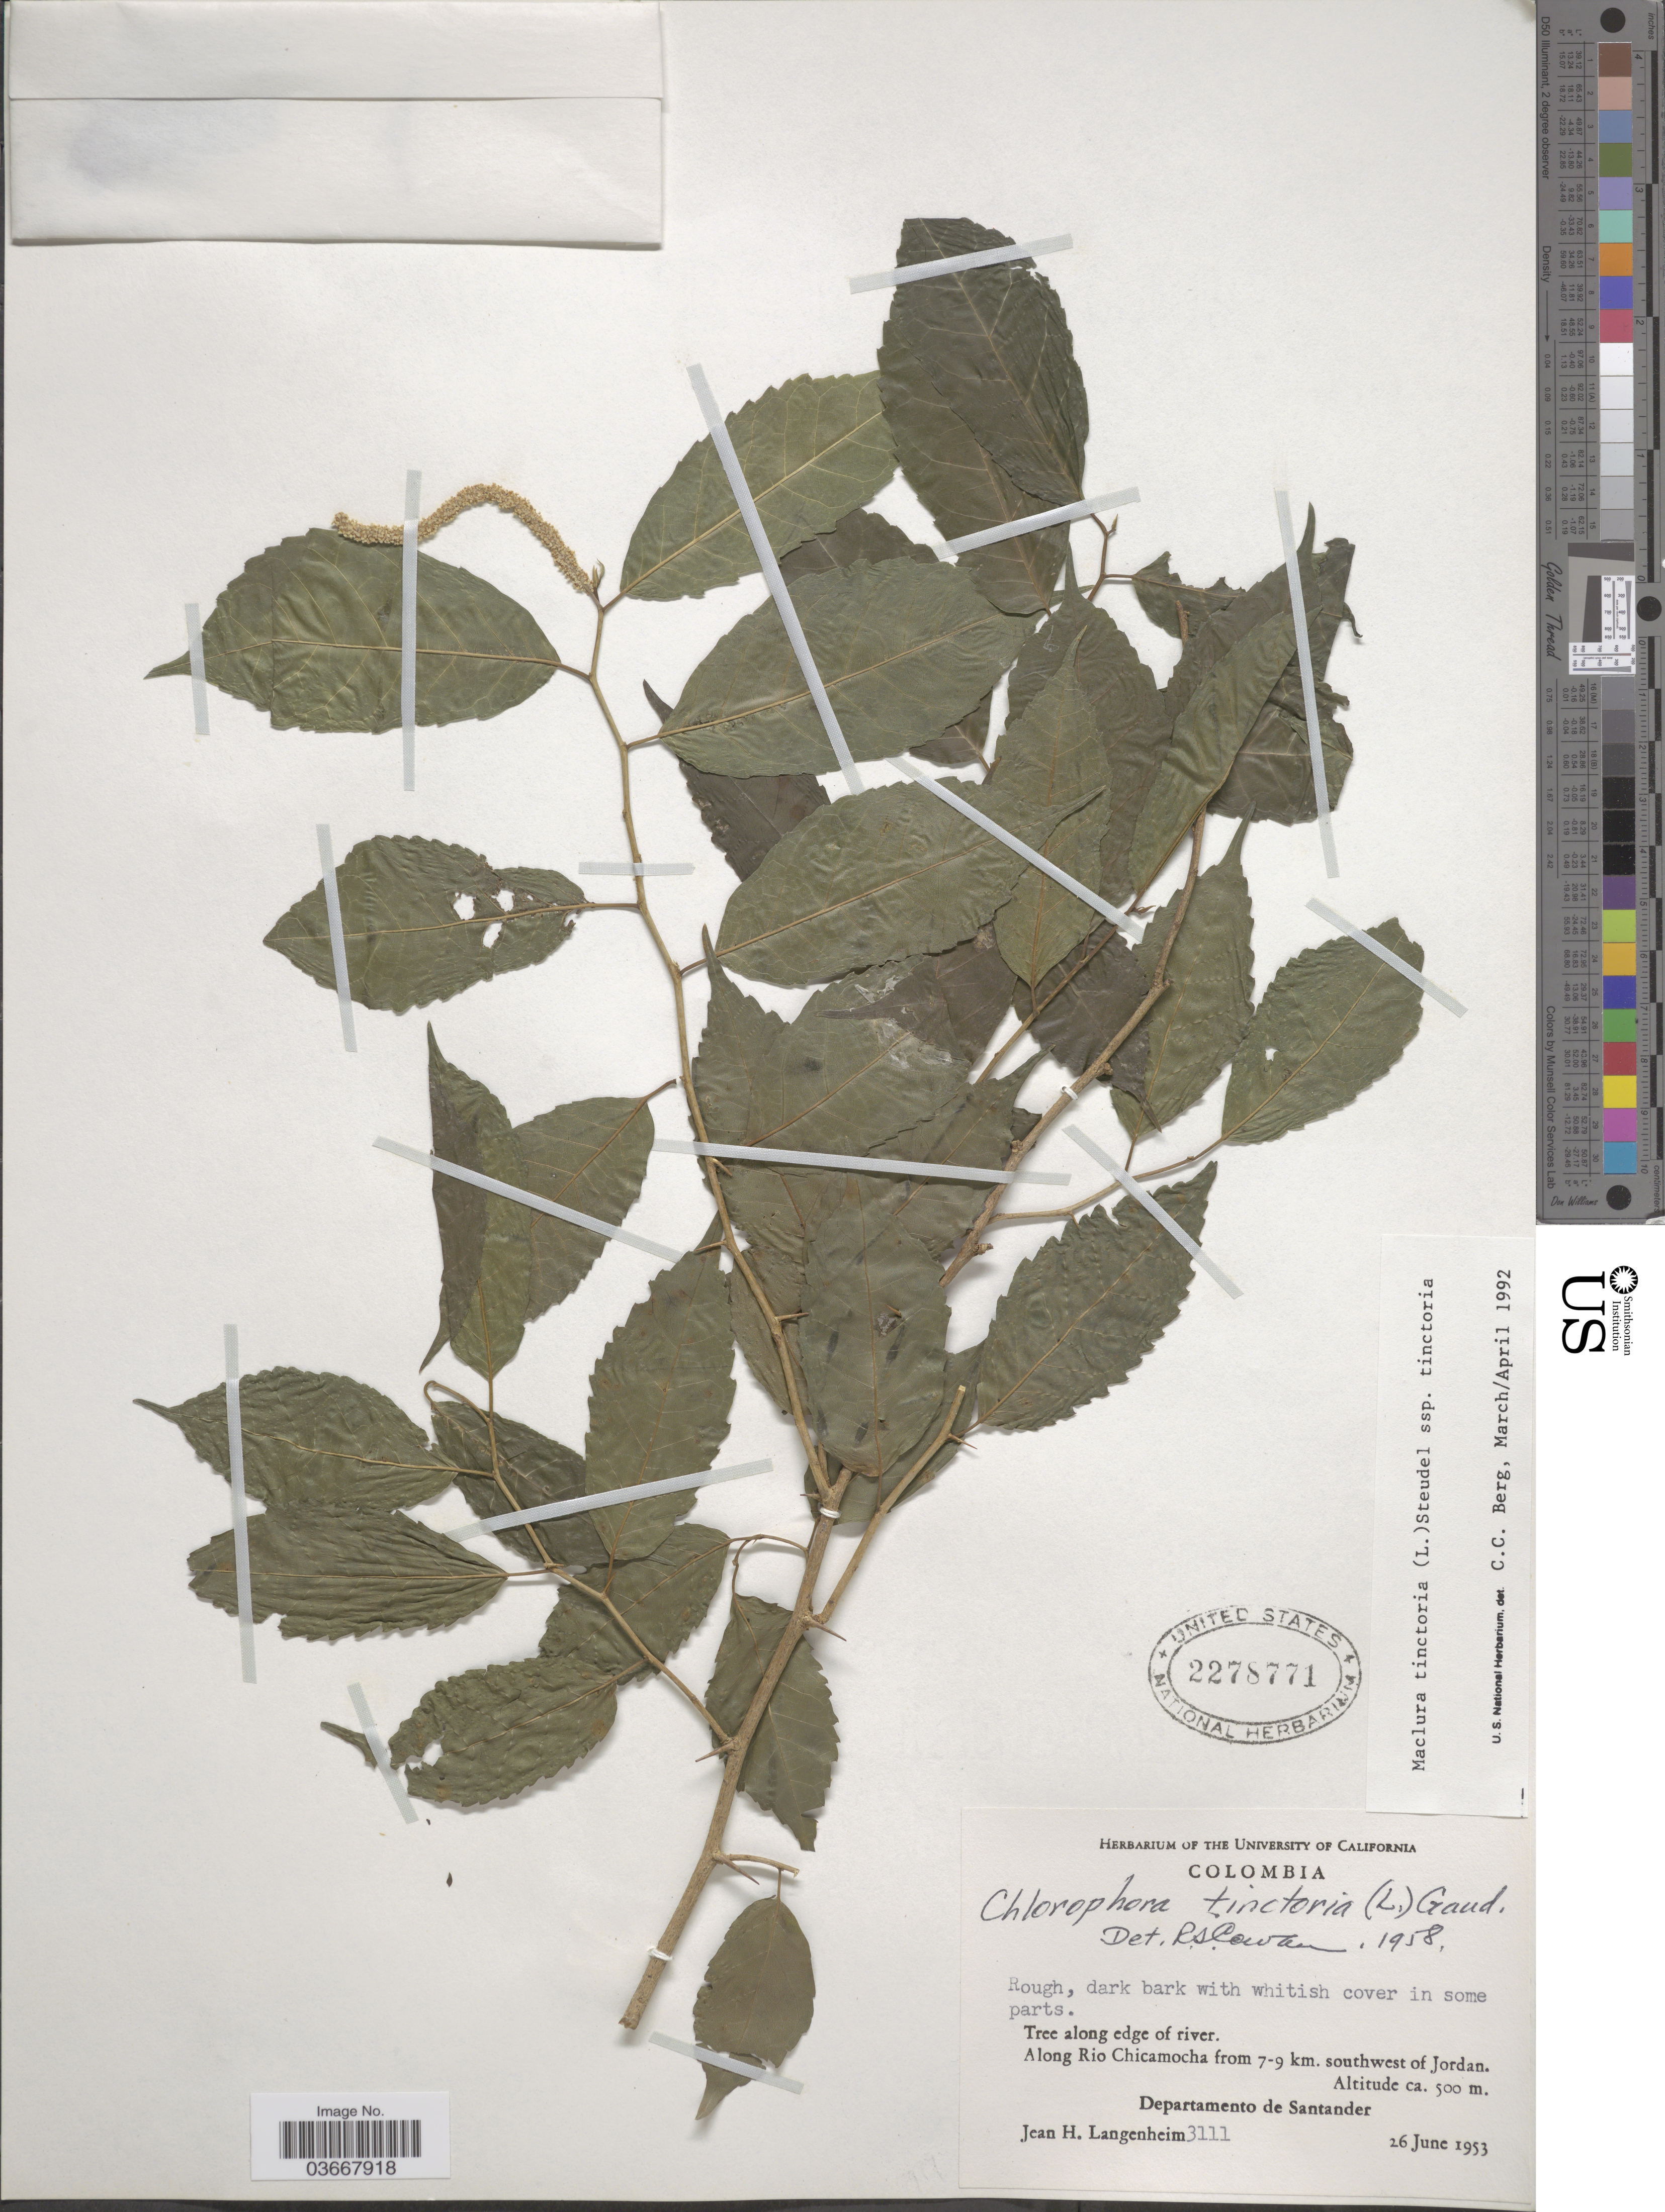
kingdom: Plantae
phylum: Tracheophyta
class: Magnoliopsida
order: Rosales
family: Moraceae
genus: Maclura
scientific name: Maclura tinctoria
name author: (L.) D. Don ex Steud.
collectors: J. H. Langenheim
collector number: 3111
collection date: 1953-06-26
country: Colombia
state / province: Santander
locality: Along Rio Chicamocha from 7-9 km. southwest of Jordan. Departamento de Santander.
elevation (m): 500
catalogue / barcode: US 2278771